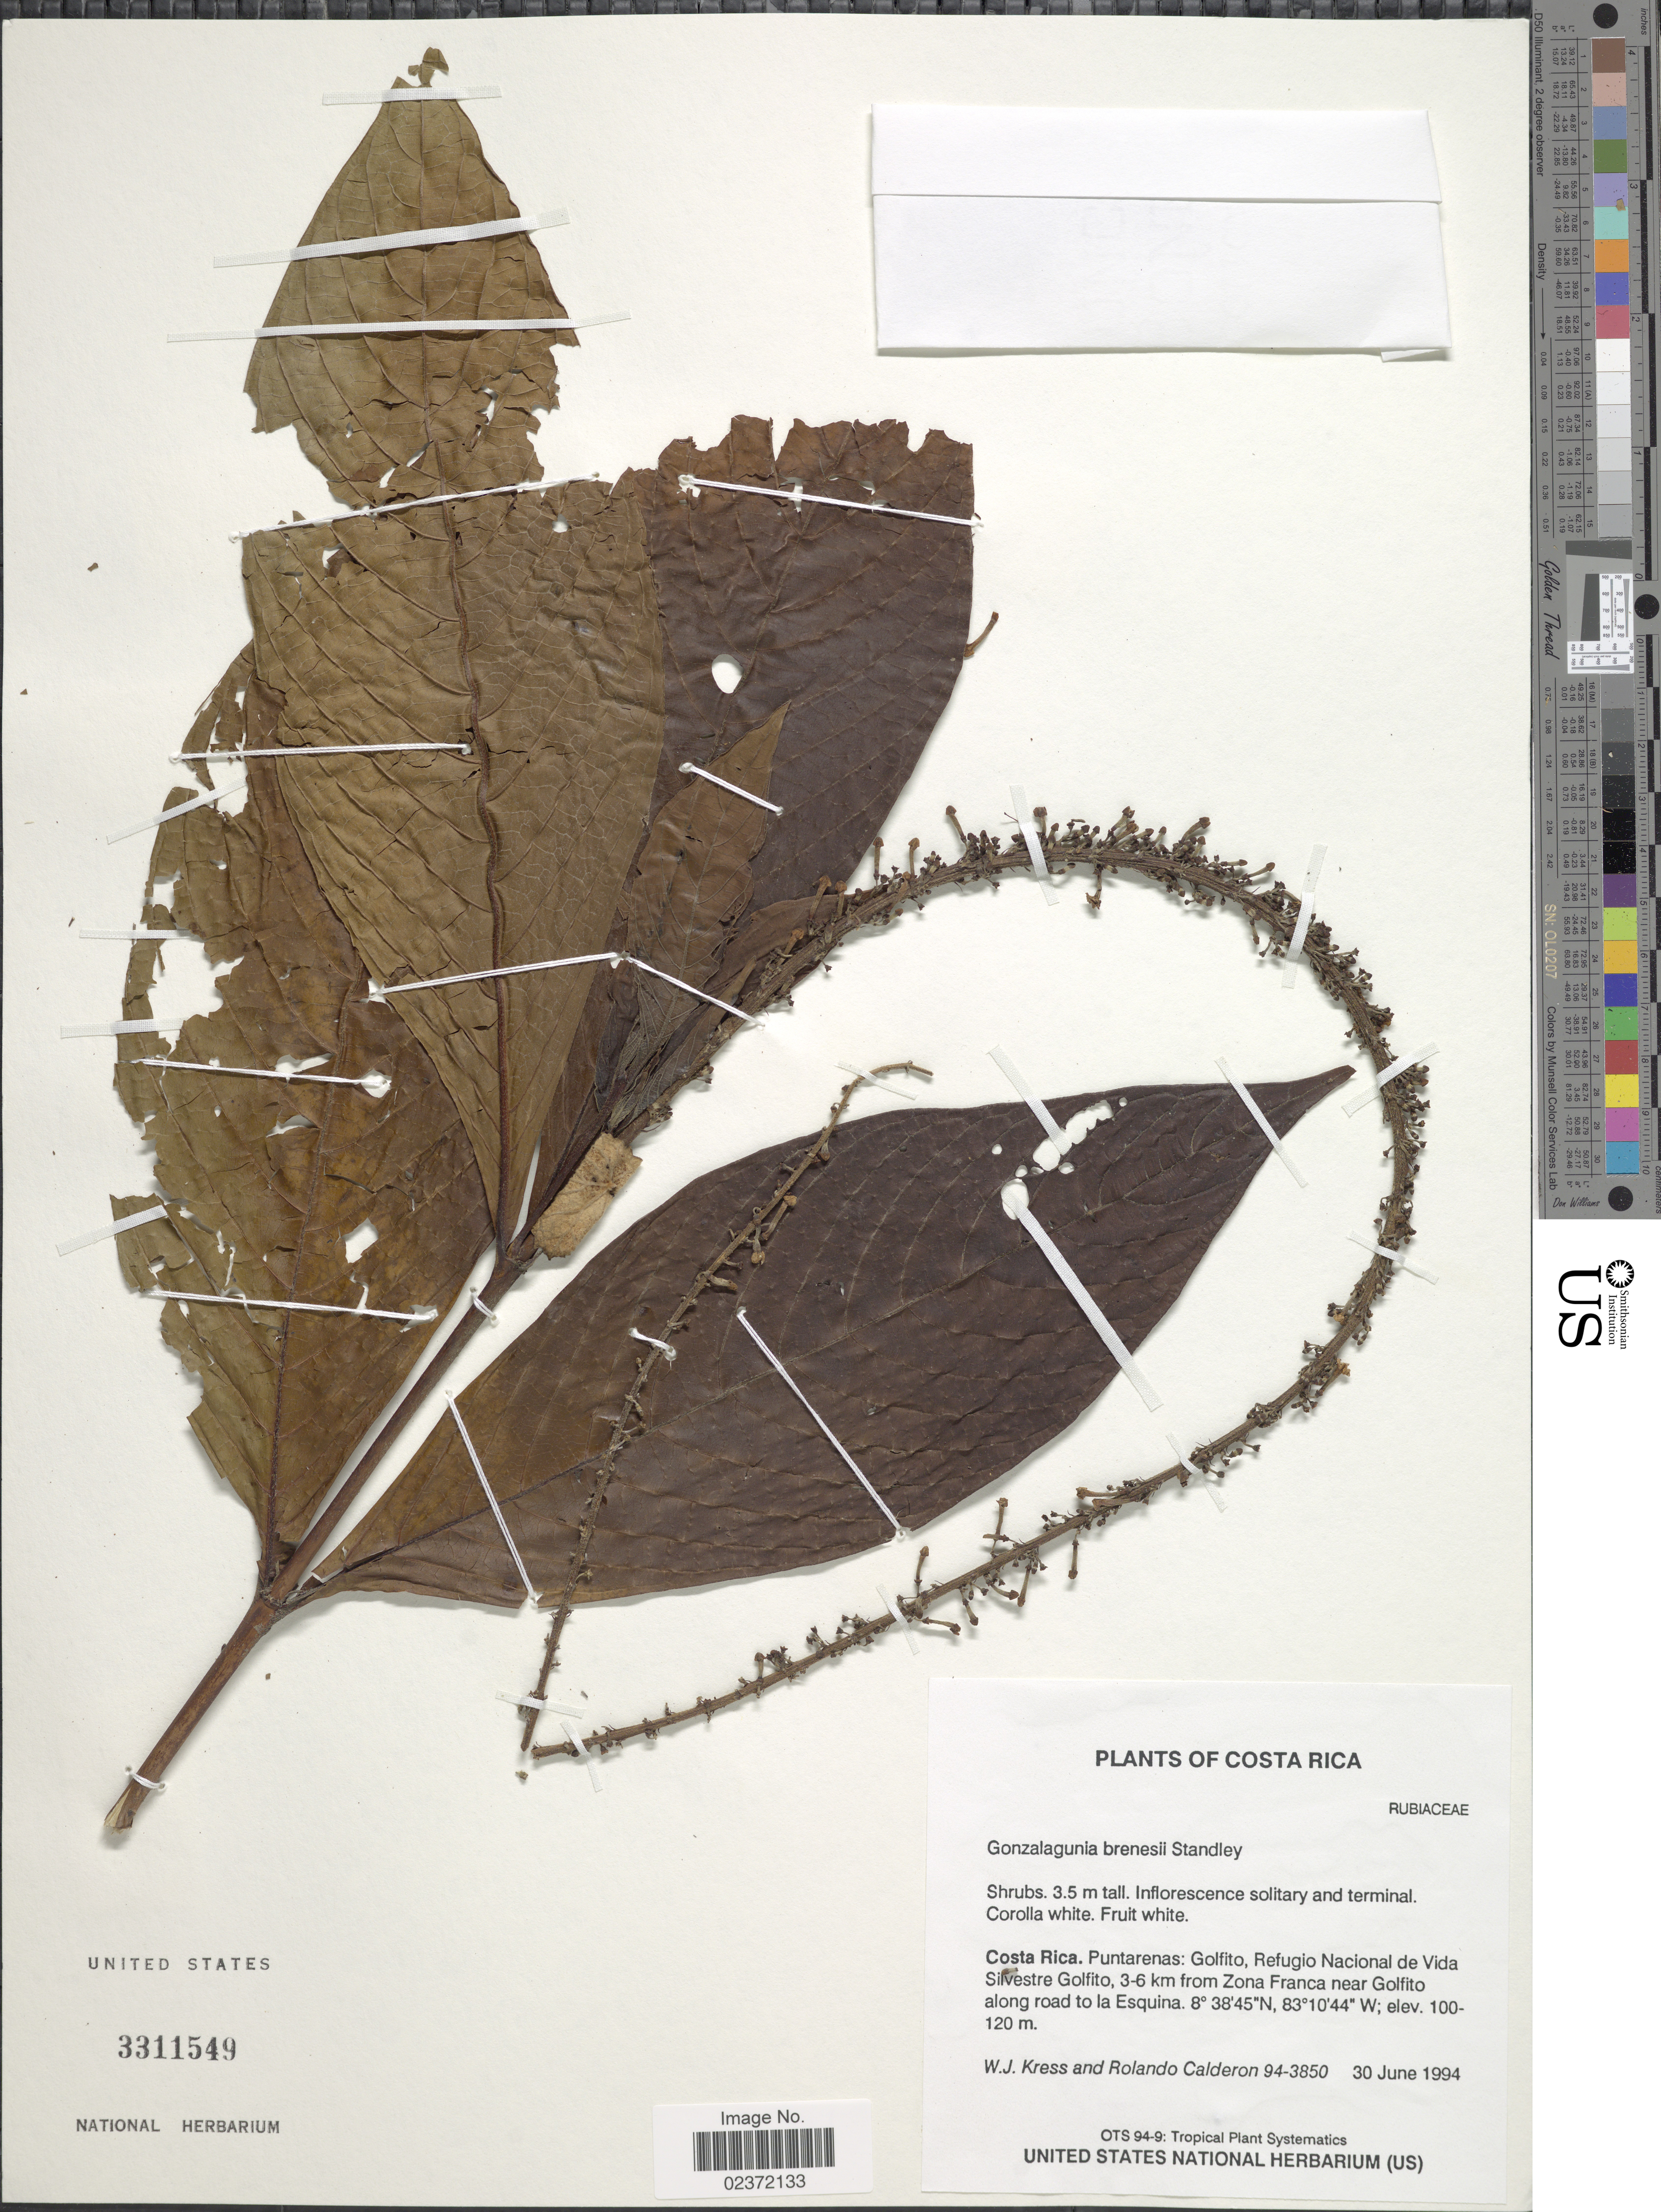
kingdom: Plantae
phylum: Tracheophyta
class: Magnoliopsida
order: Gentianales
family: Rubiaceae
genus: Gonzalagunia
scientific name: Gonzalagunia brenesii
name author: Standl.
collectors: W. J. Kress & R. Calderon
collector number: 94-3850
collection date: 1994-06-30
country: Costa Rica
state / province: Puntarenas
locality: Puntarena: Golfito, Refugio Nacional de Vida Silvestre Golfito, 3-6 km from Zona Franca near Golfito along road to la Esquina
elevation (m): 100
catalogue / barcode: US 3311549